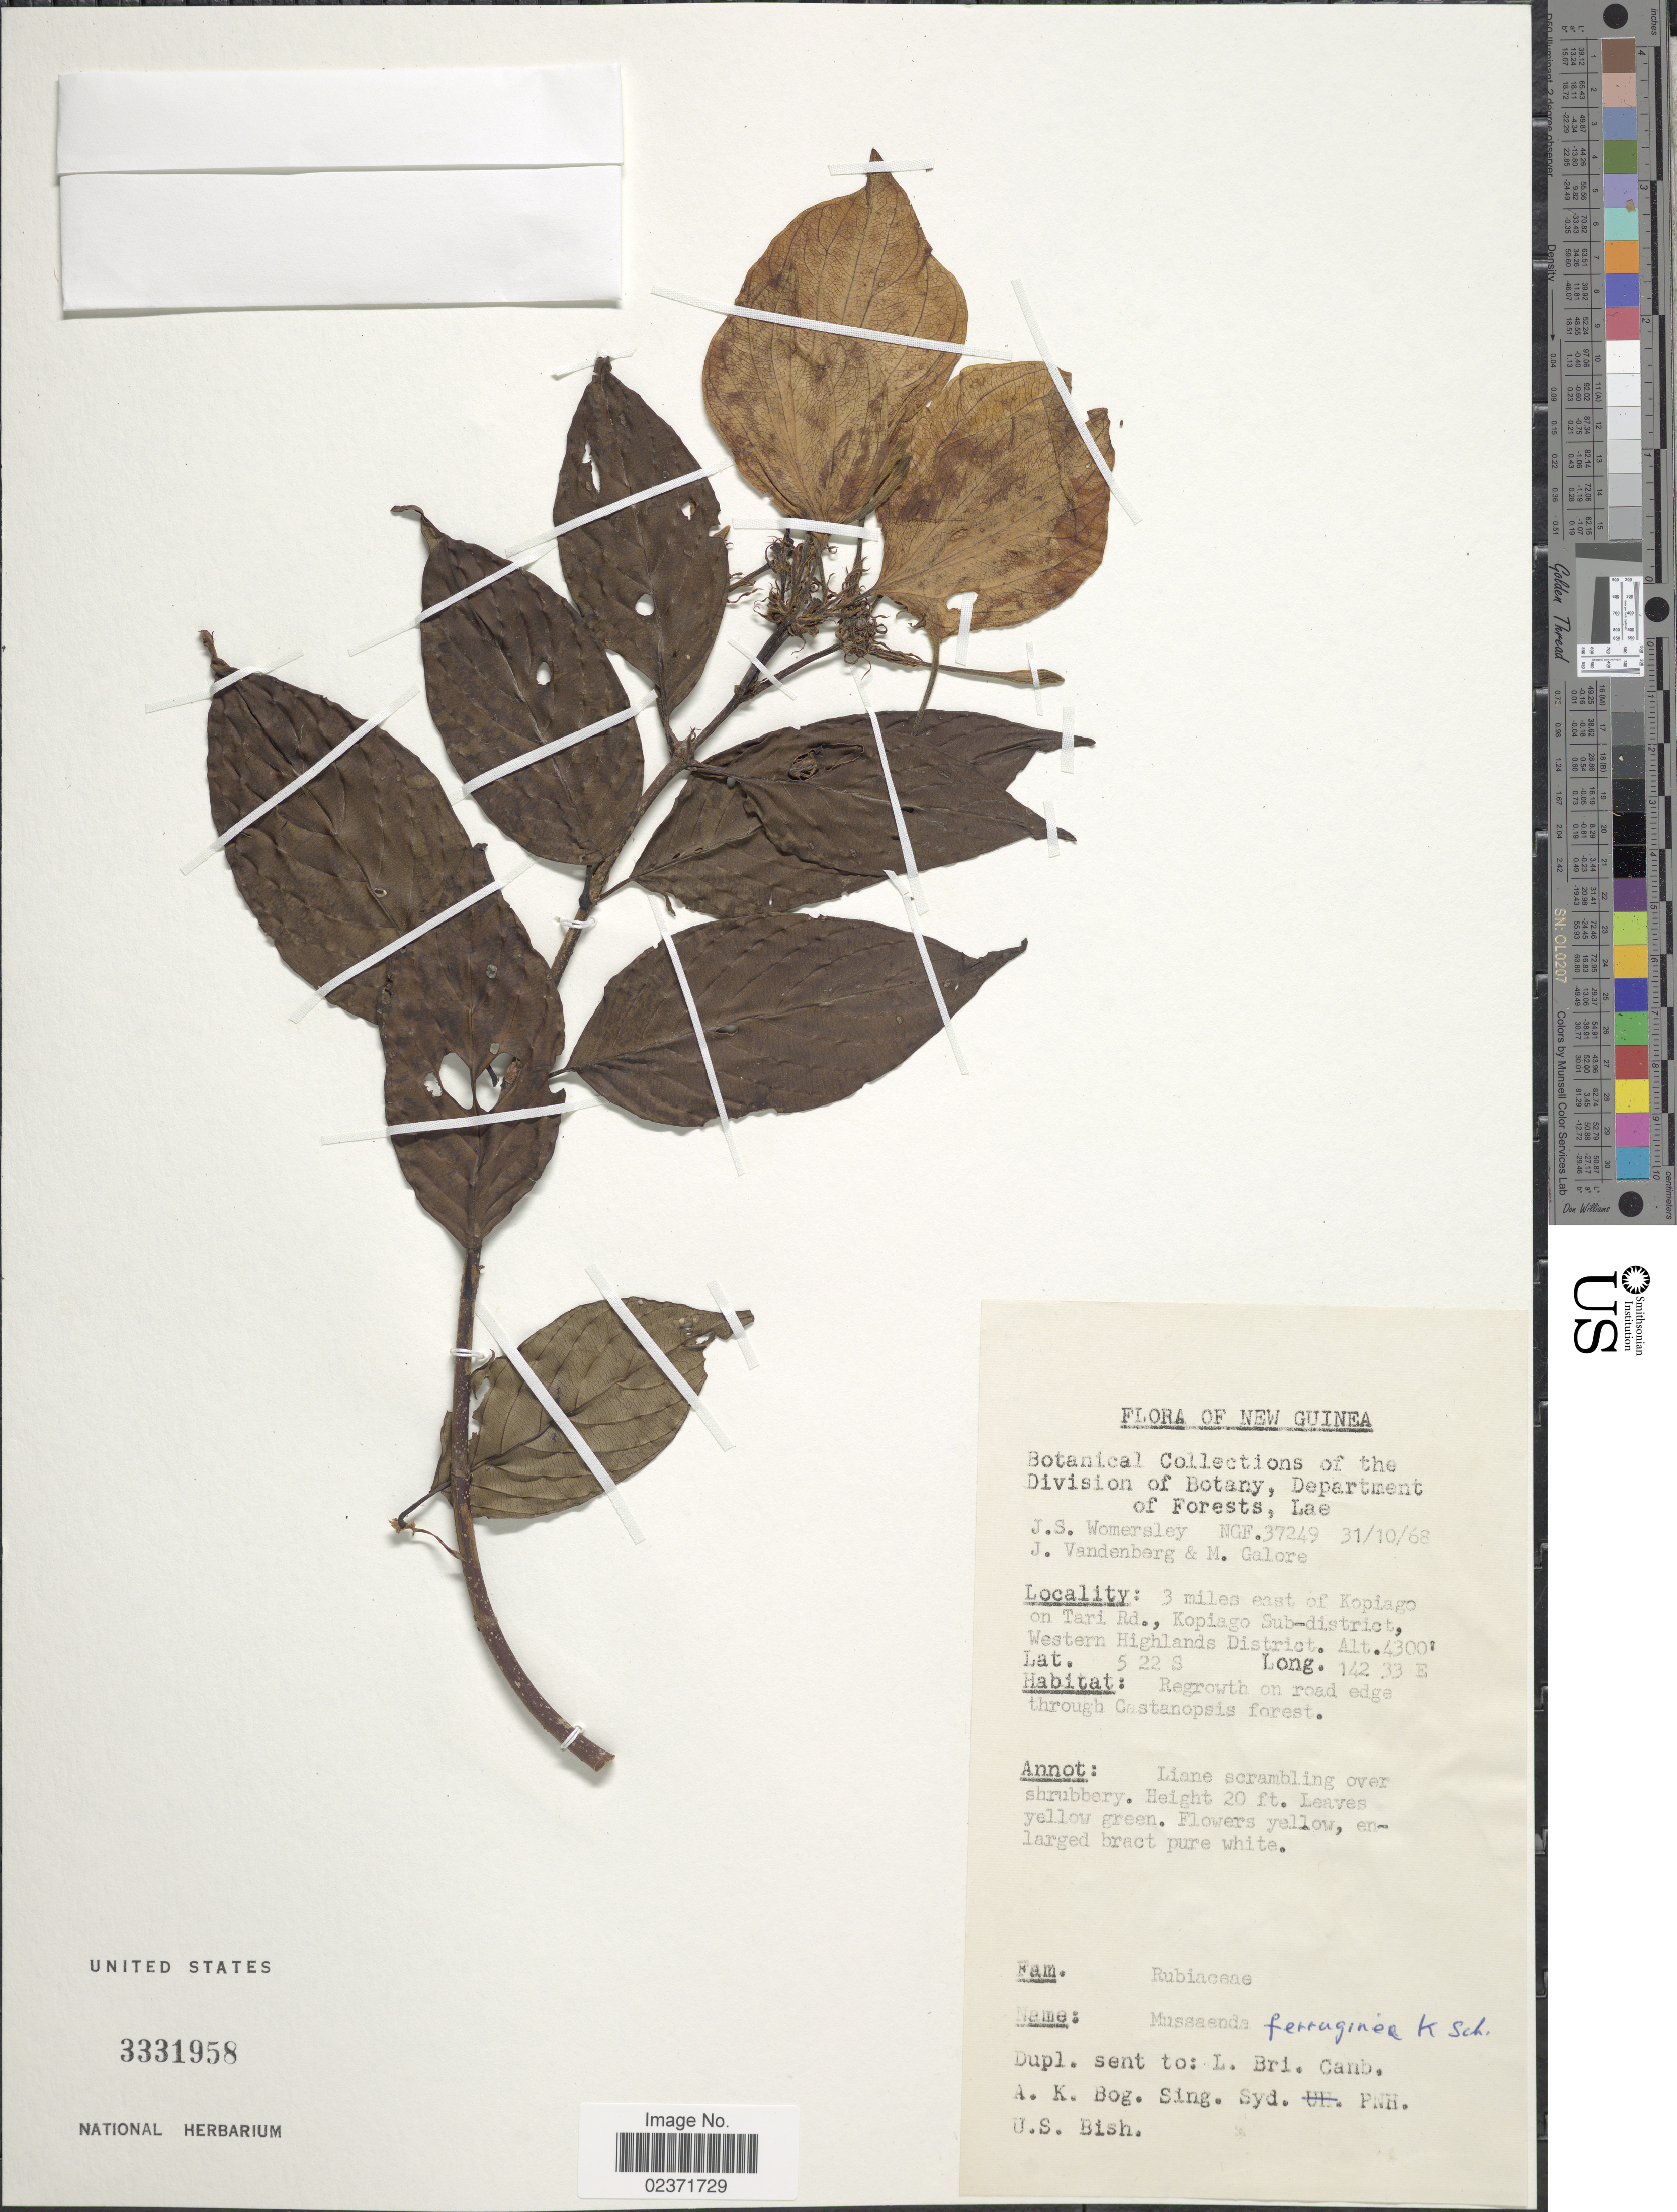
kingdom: Plantae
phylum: Tracheophyta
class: Magnoliopsida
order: Gentianales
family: Rubiaceae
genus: Mussaenda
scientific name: Mussaenda ferruginea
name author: K. Schum.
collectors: J. S. Womersley, J. Vandenberg & M. Galore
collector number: N.G.F. 37249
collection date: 1968-10-31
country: Papua New Guinea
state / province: Western Highlands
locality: New Guinea. 3 miles east of Kopiago on Tari Rd., Kopiago Sub-district, Western Highlands District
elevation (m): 1311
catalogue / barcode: US 3331958